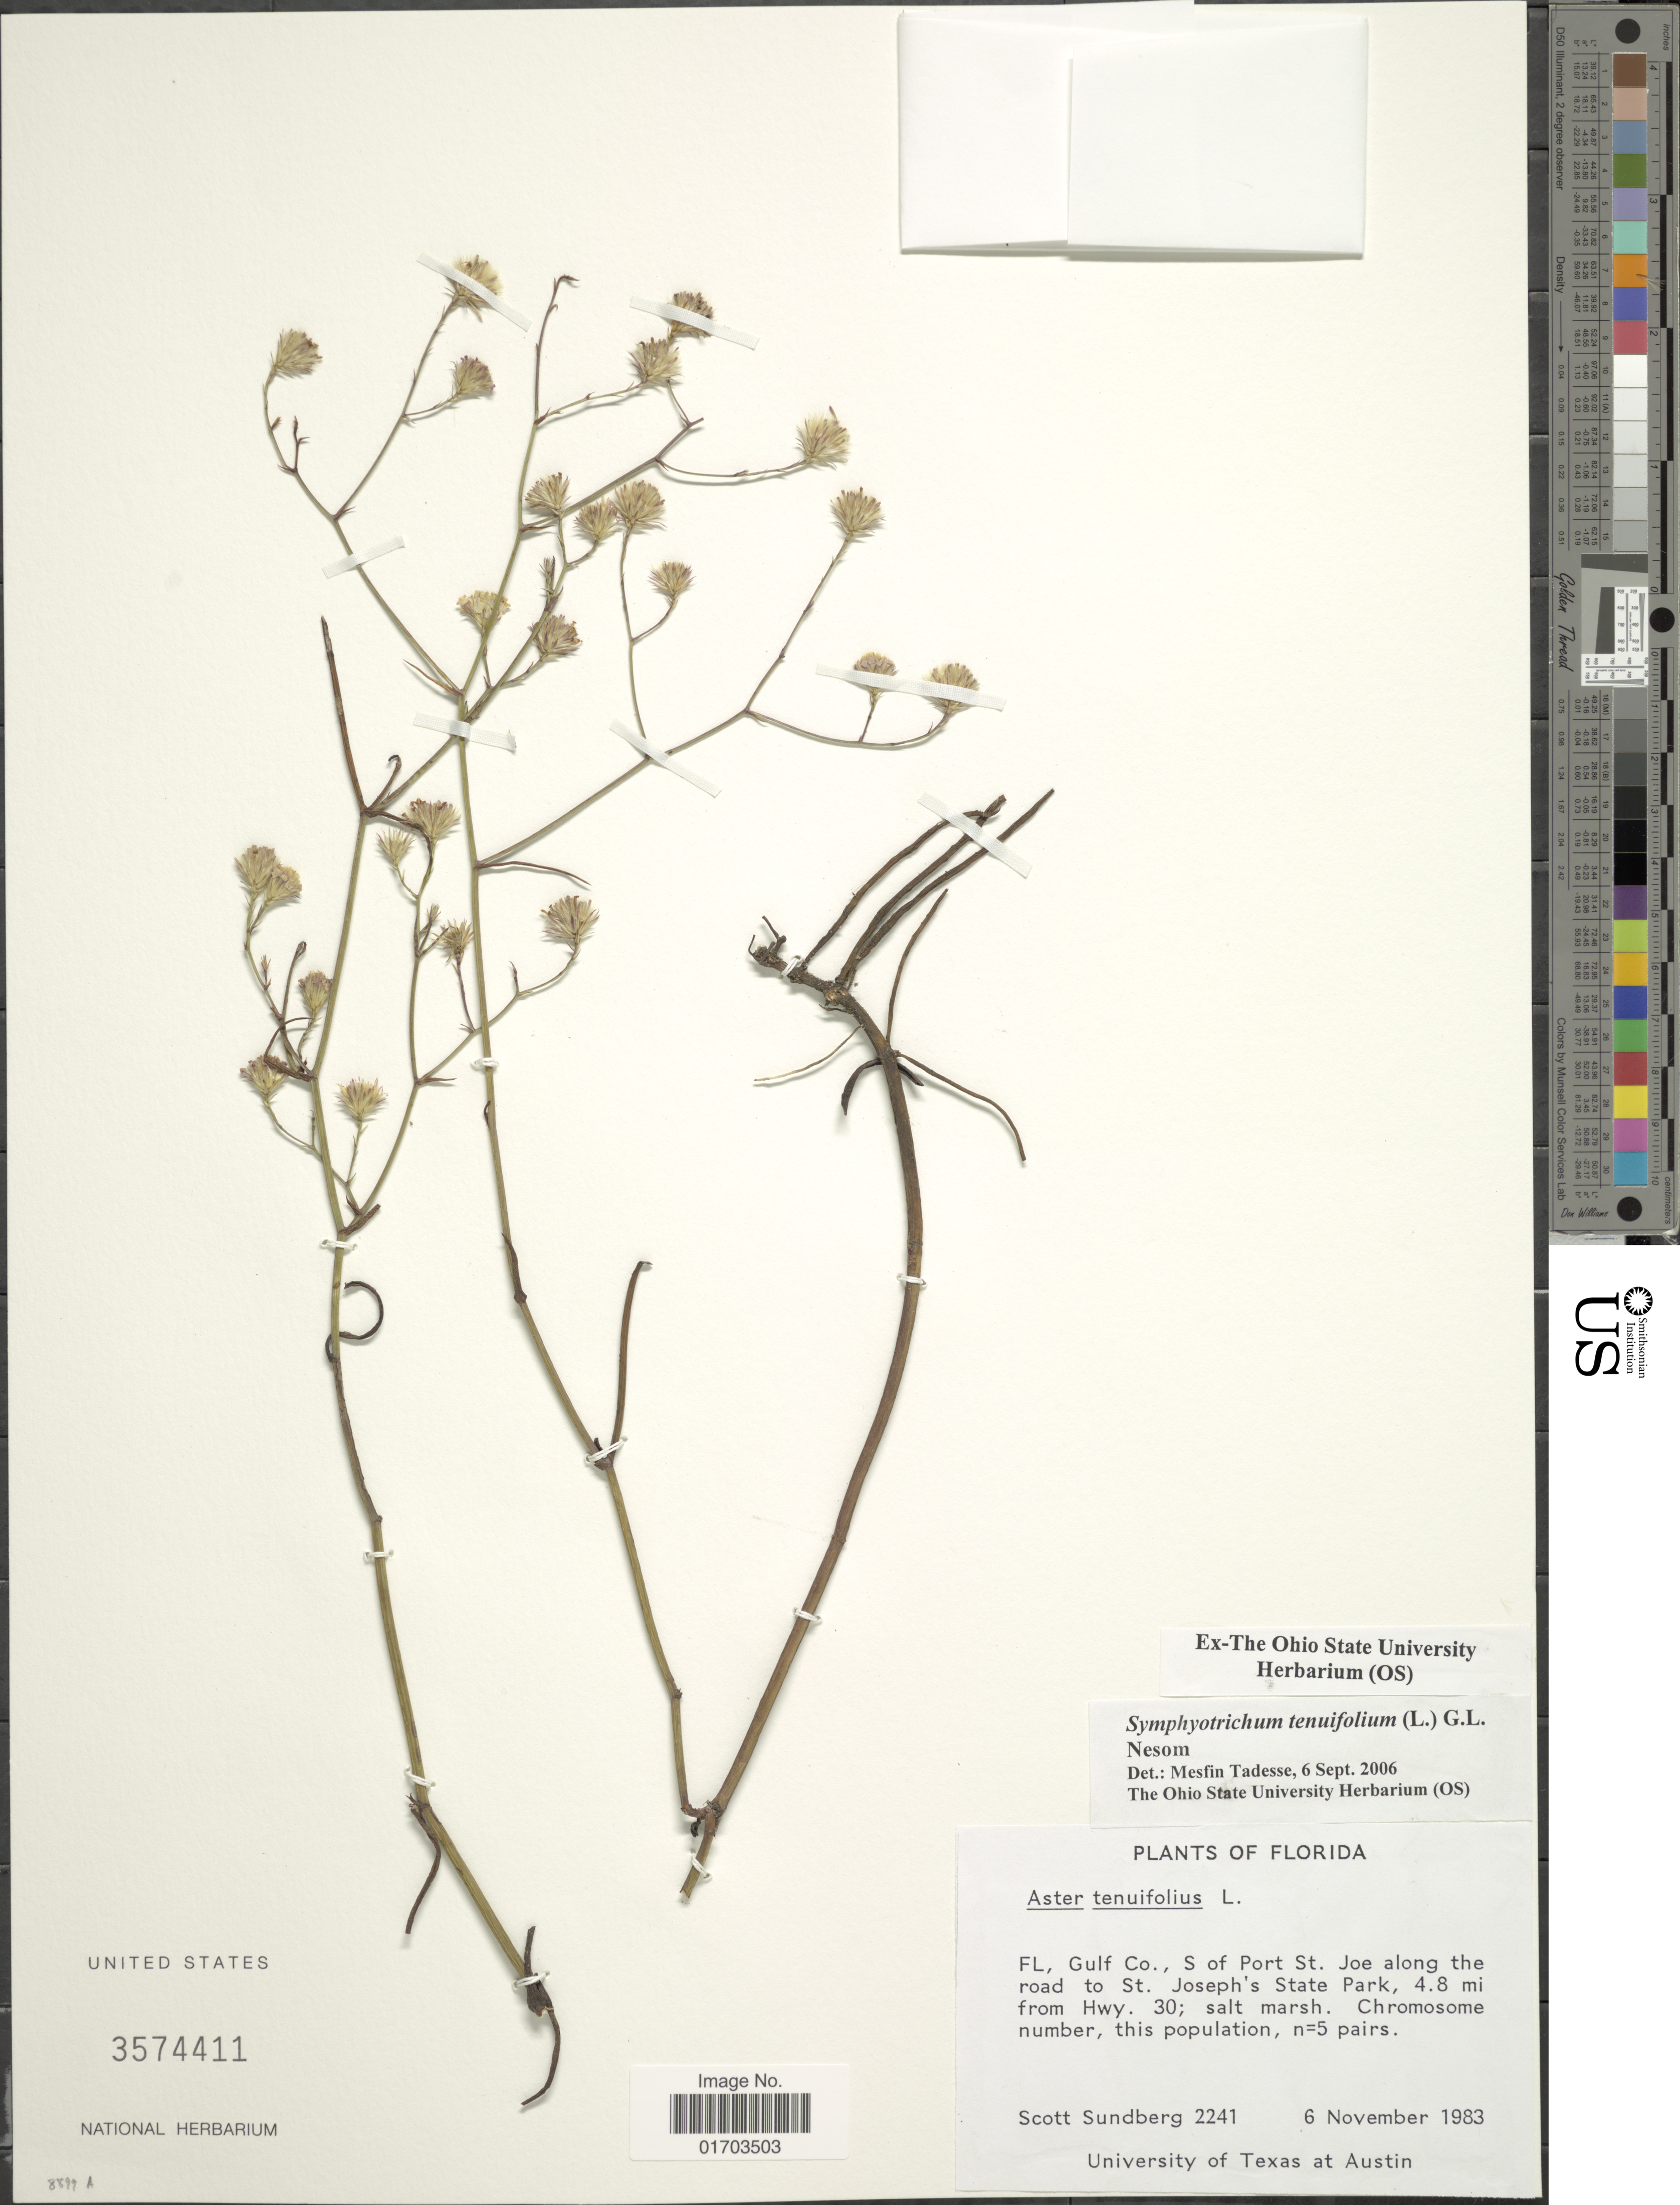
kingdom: Plantae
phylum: Tracheophyta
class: Magnoliopsida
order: Asterales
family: Asteraceae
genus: Symphyotrichum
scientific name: Symphyotrichum tenuifolium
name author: (L.) G.L. Nesom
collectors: S. Sundberg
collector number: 2241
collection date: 1983-11-06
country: United States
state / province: Florida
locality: Gulf Co., S of Port St. Joe, along the road to St. Joseph State Park, 4.8 mi from Hwy. 30; salt marsh.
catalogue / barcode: US 3574411